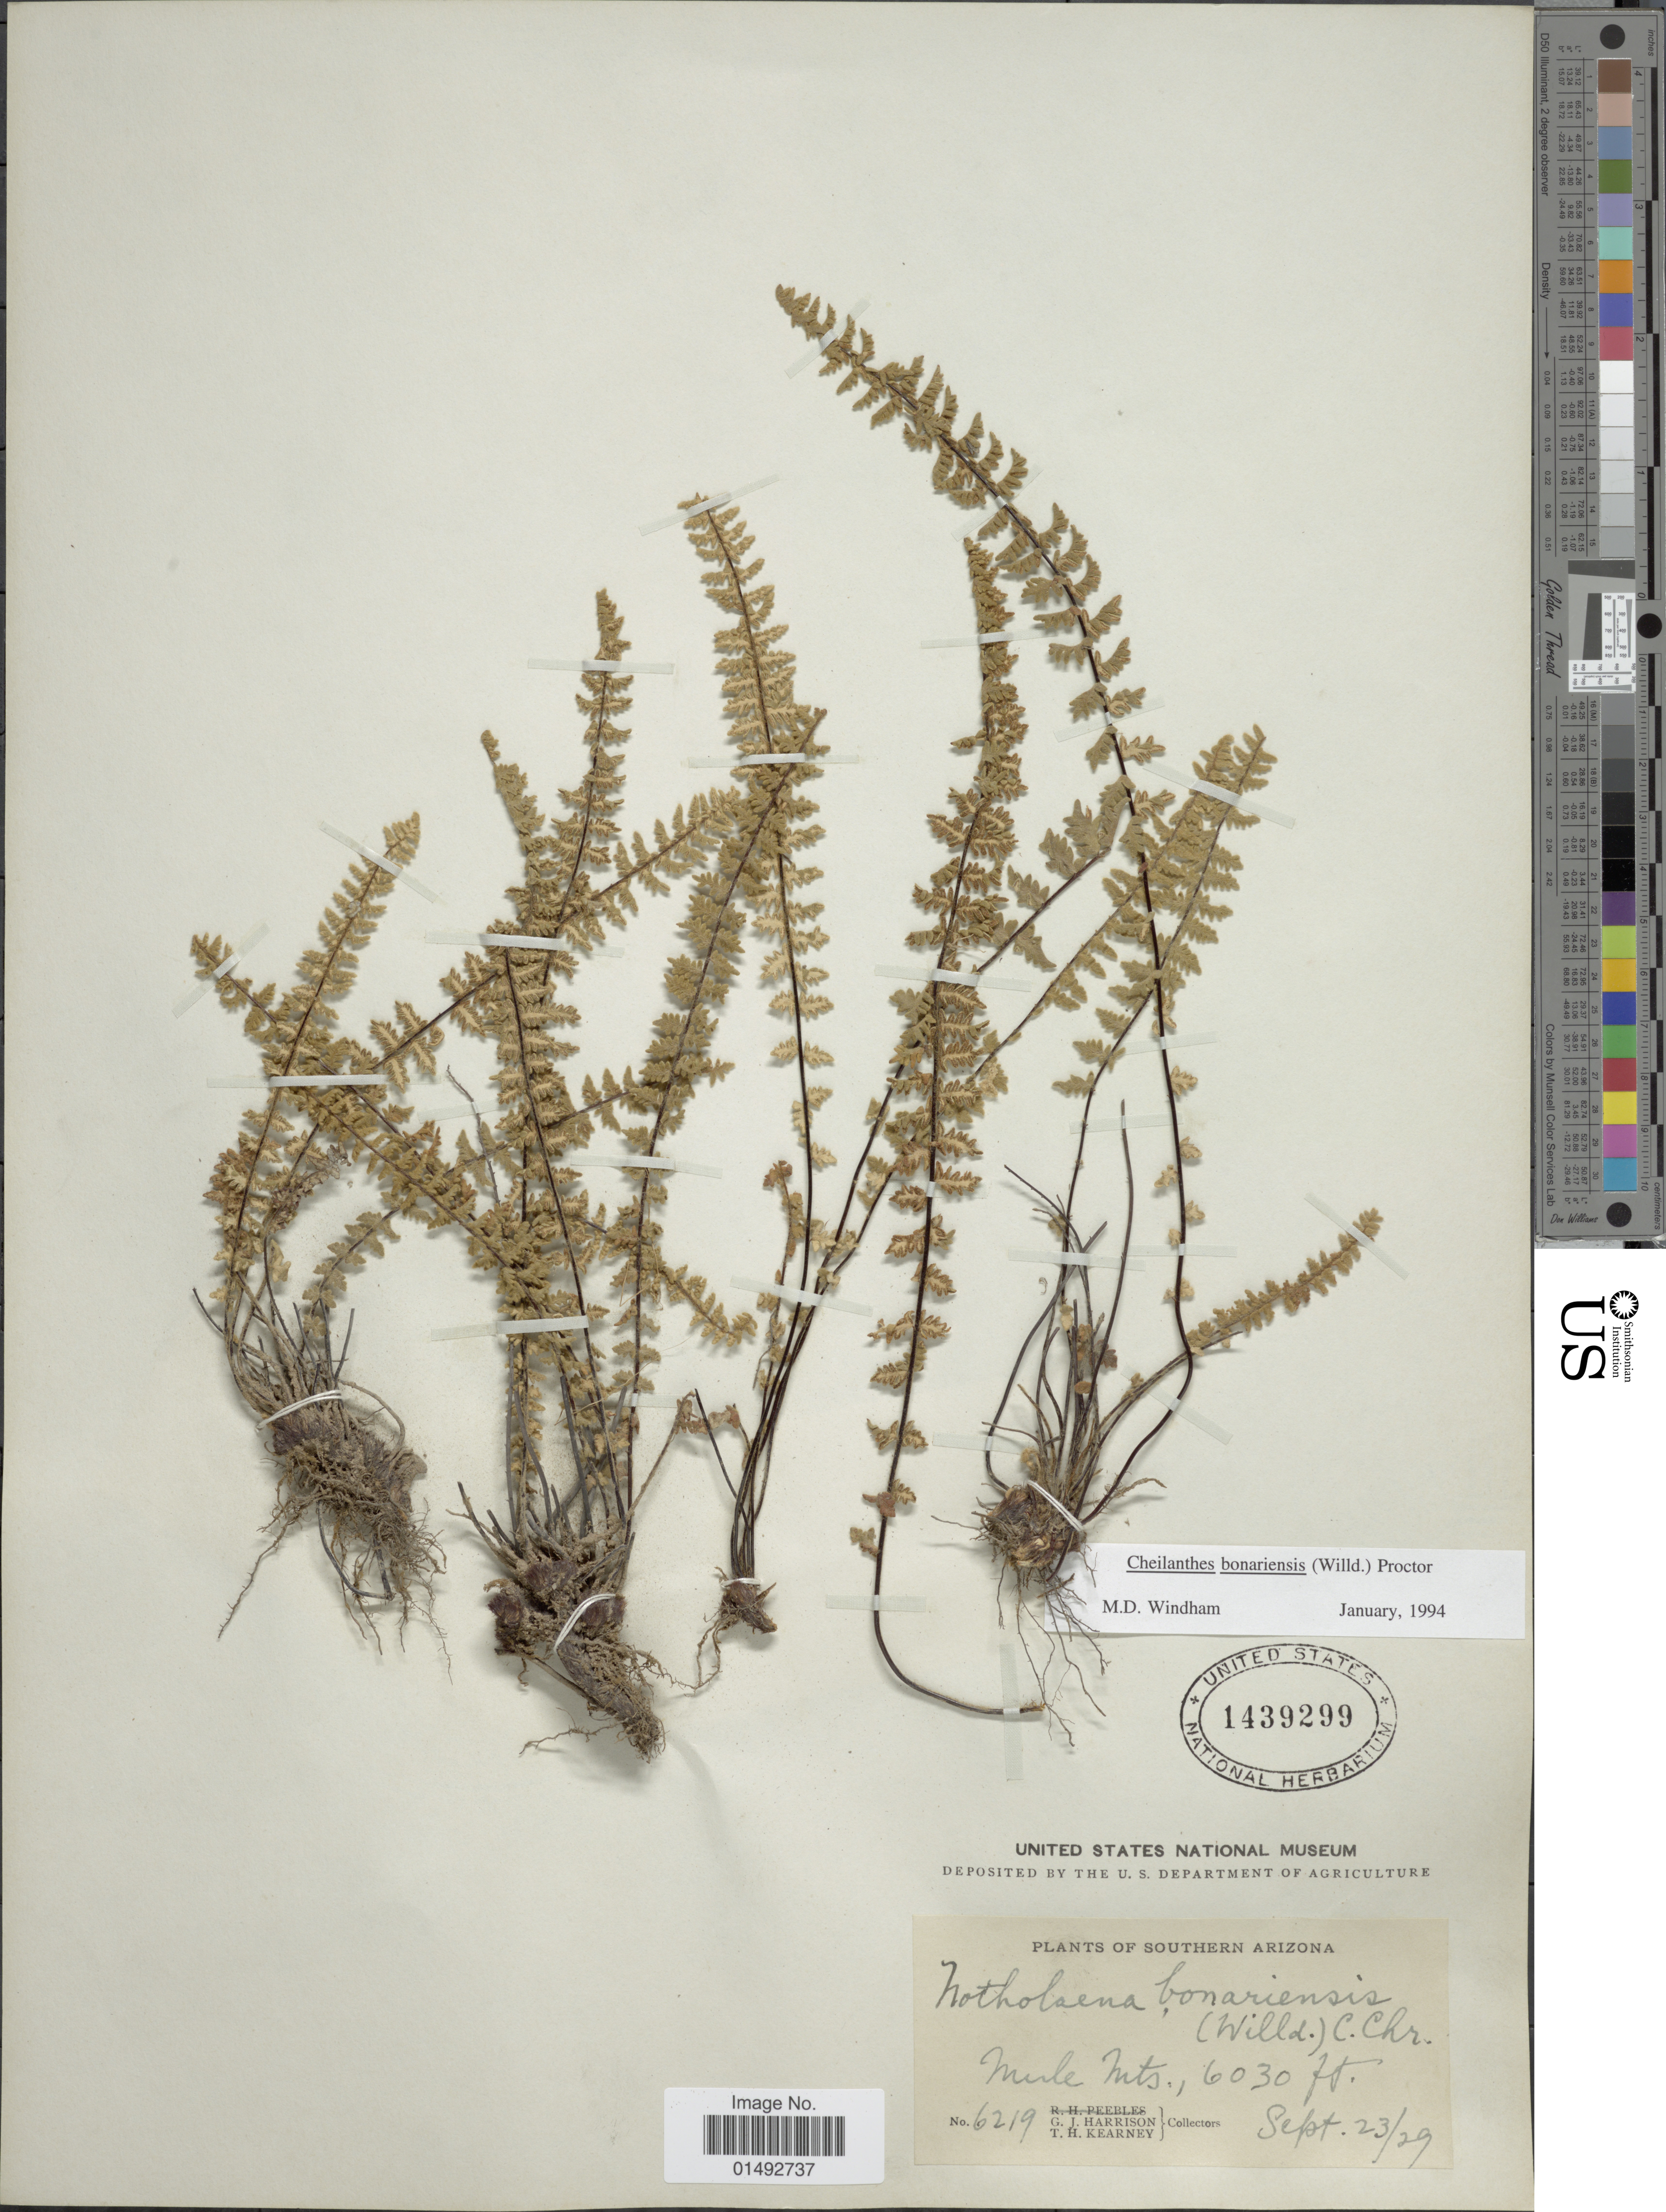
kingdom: Plantae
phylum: Tracheophyta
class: Polypodiopsida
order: Polypodiales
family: Pteridaceae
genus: Myriopteris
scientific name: Myriopteris aurea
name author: (Poir.) Grusz & Windham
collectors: G. J. Harrison & T. H. Kearney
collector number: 6219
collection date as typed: Transcribed d/m/y: 23/9/29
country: United States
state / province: Arizona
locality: Southern Arizona, Mule Mts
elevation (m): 1838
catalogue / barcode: US 1439299